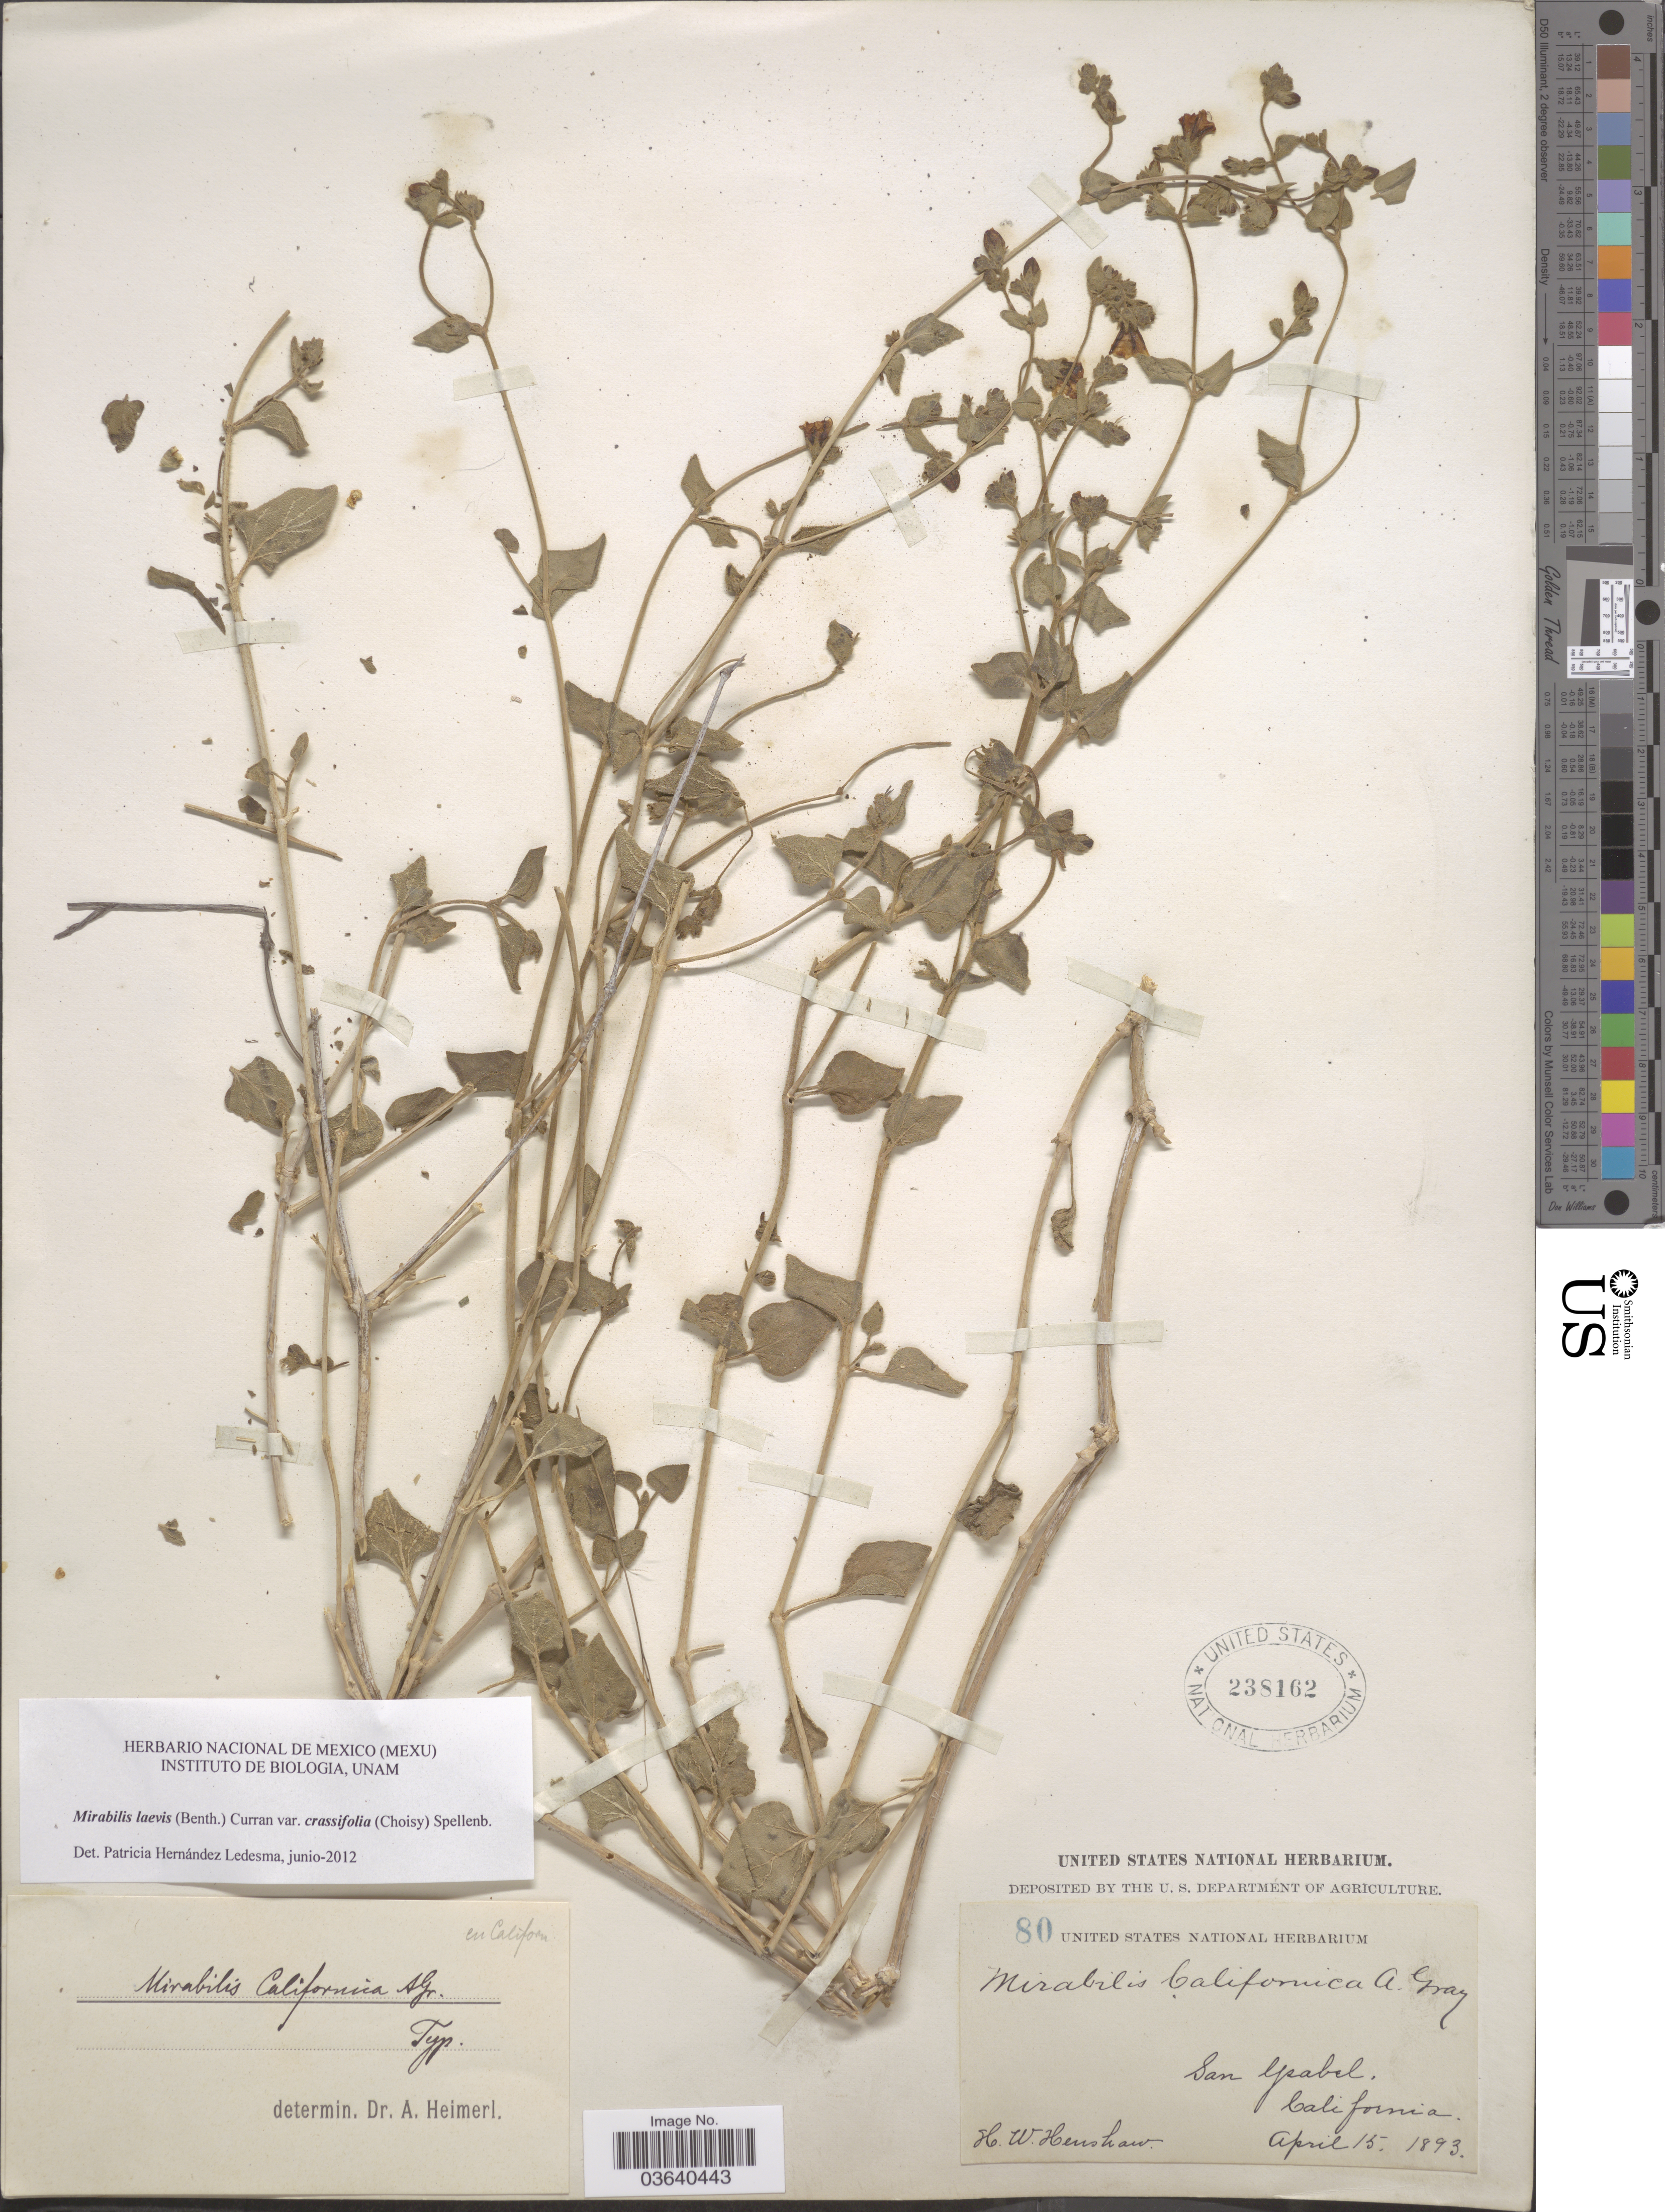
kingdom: Plantae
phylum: Tracheophyta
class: Magnoliopsida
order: Caryophyllales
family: Nyctaginaceae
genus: Mirabilis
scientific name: Mirabilis laevis var. crassifolia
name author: (Choisy) Spellenb.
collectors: H. Henshaw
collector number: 80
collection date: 1893-04-15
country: United States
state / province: California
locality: San Ysabel.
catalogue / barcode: US 238162